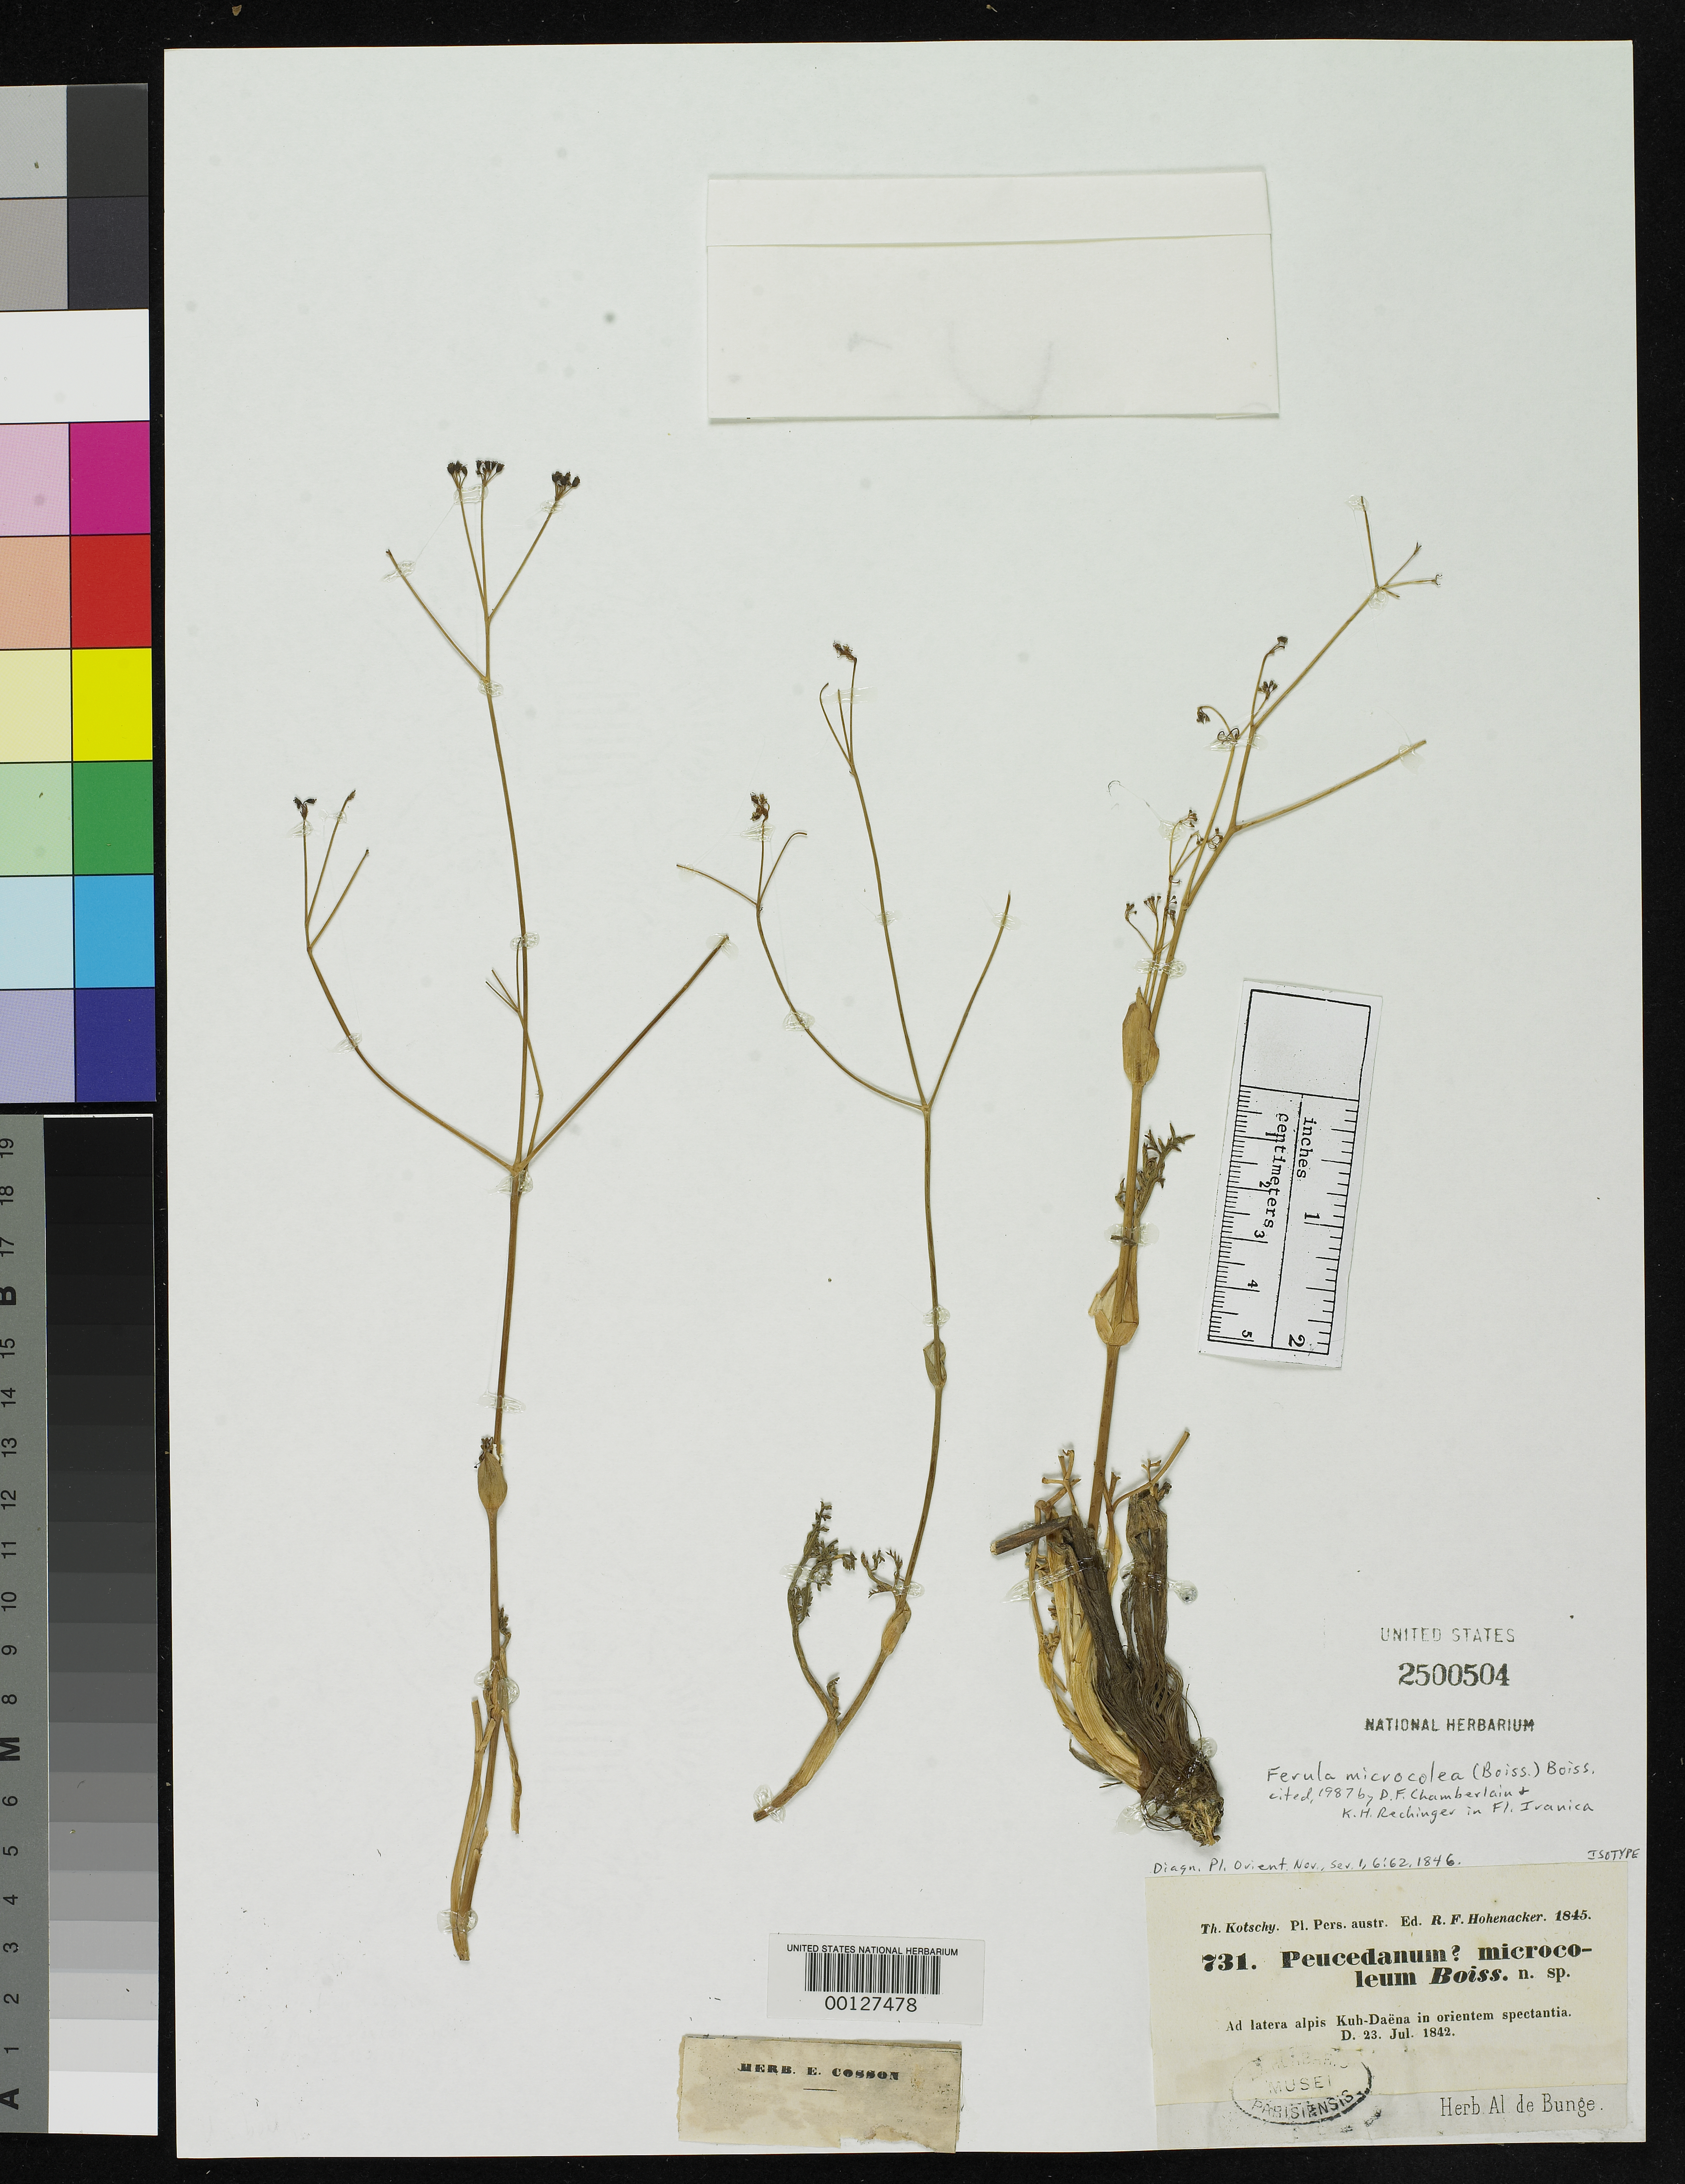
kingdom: Plantae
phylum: Tracheophyta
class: Magnoliopsida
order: Apiales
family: Apiaceae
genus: Peucedanum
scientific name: Peucedanum microleum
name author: Boiss.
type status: Isotype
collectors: K. G. Kotschy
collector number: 731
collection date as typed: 23 Jul 1842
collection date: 1842-07-23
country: Iran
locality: Ad latera alpis Kuh-daena in Oritntem spectantia.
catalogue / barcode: US 2500504